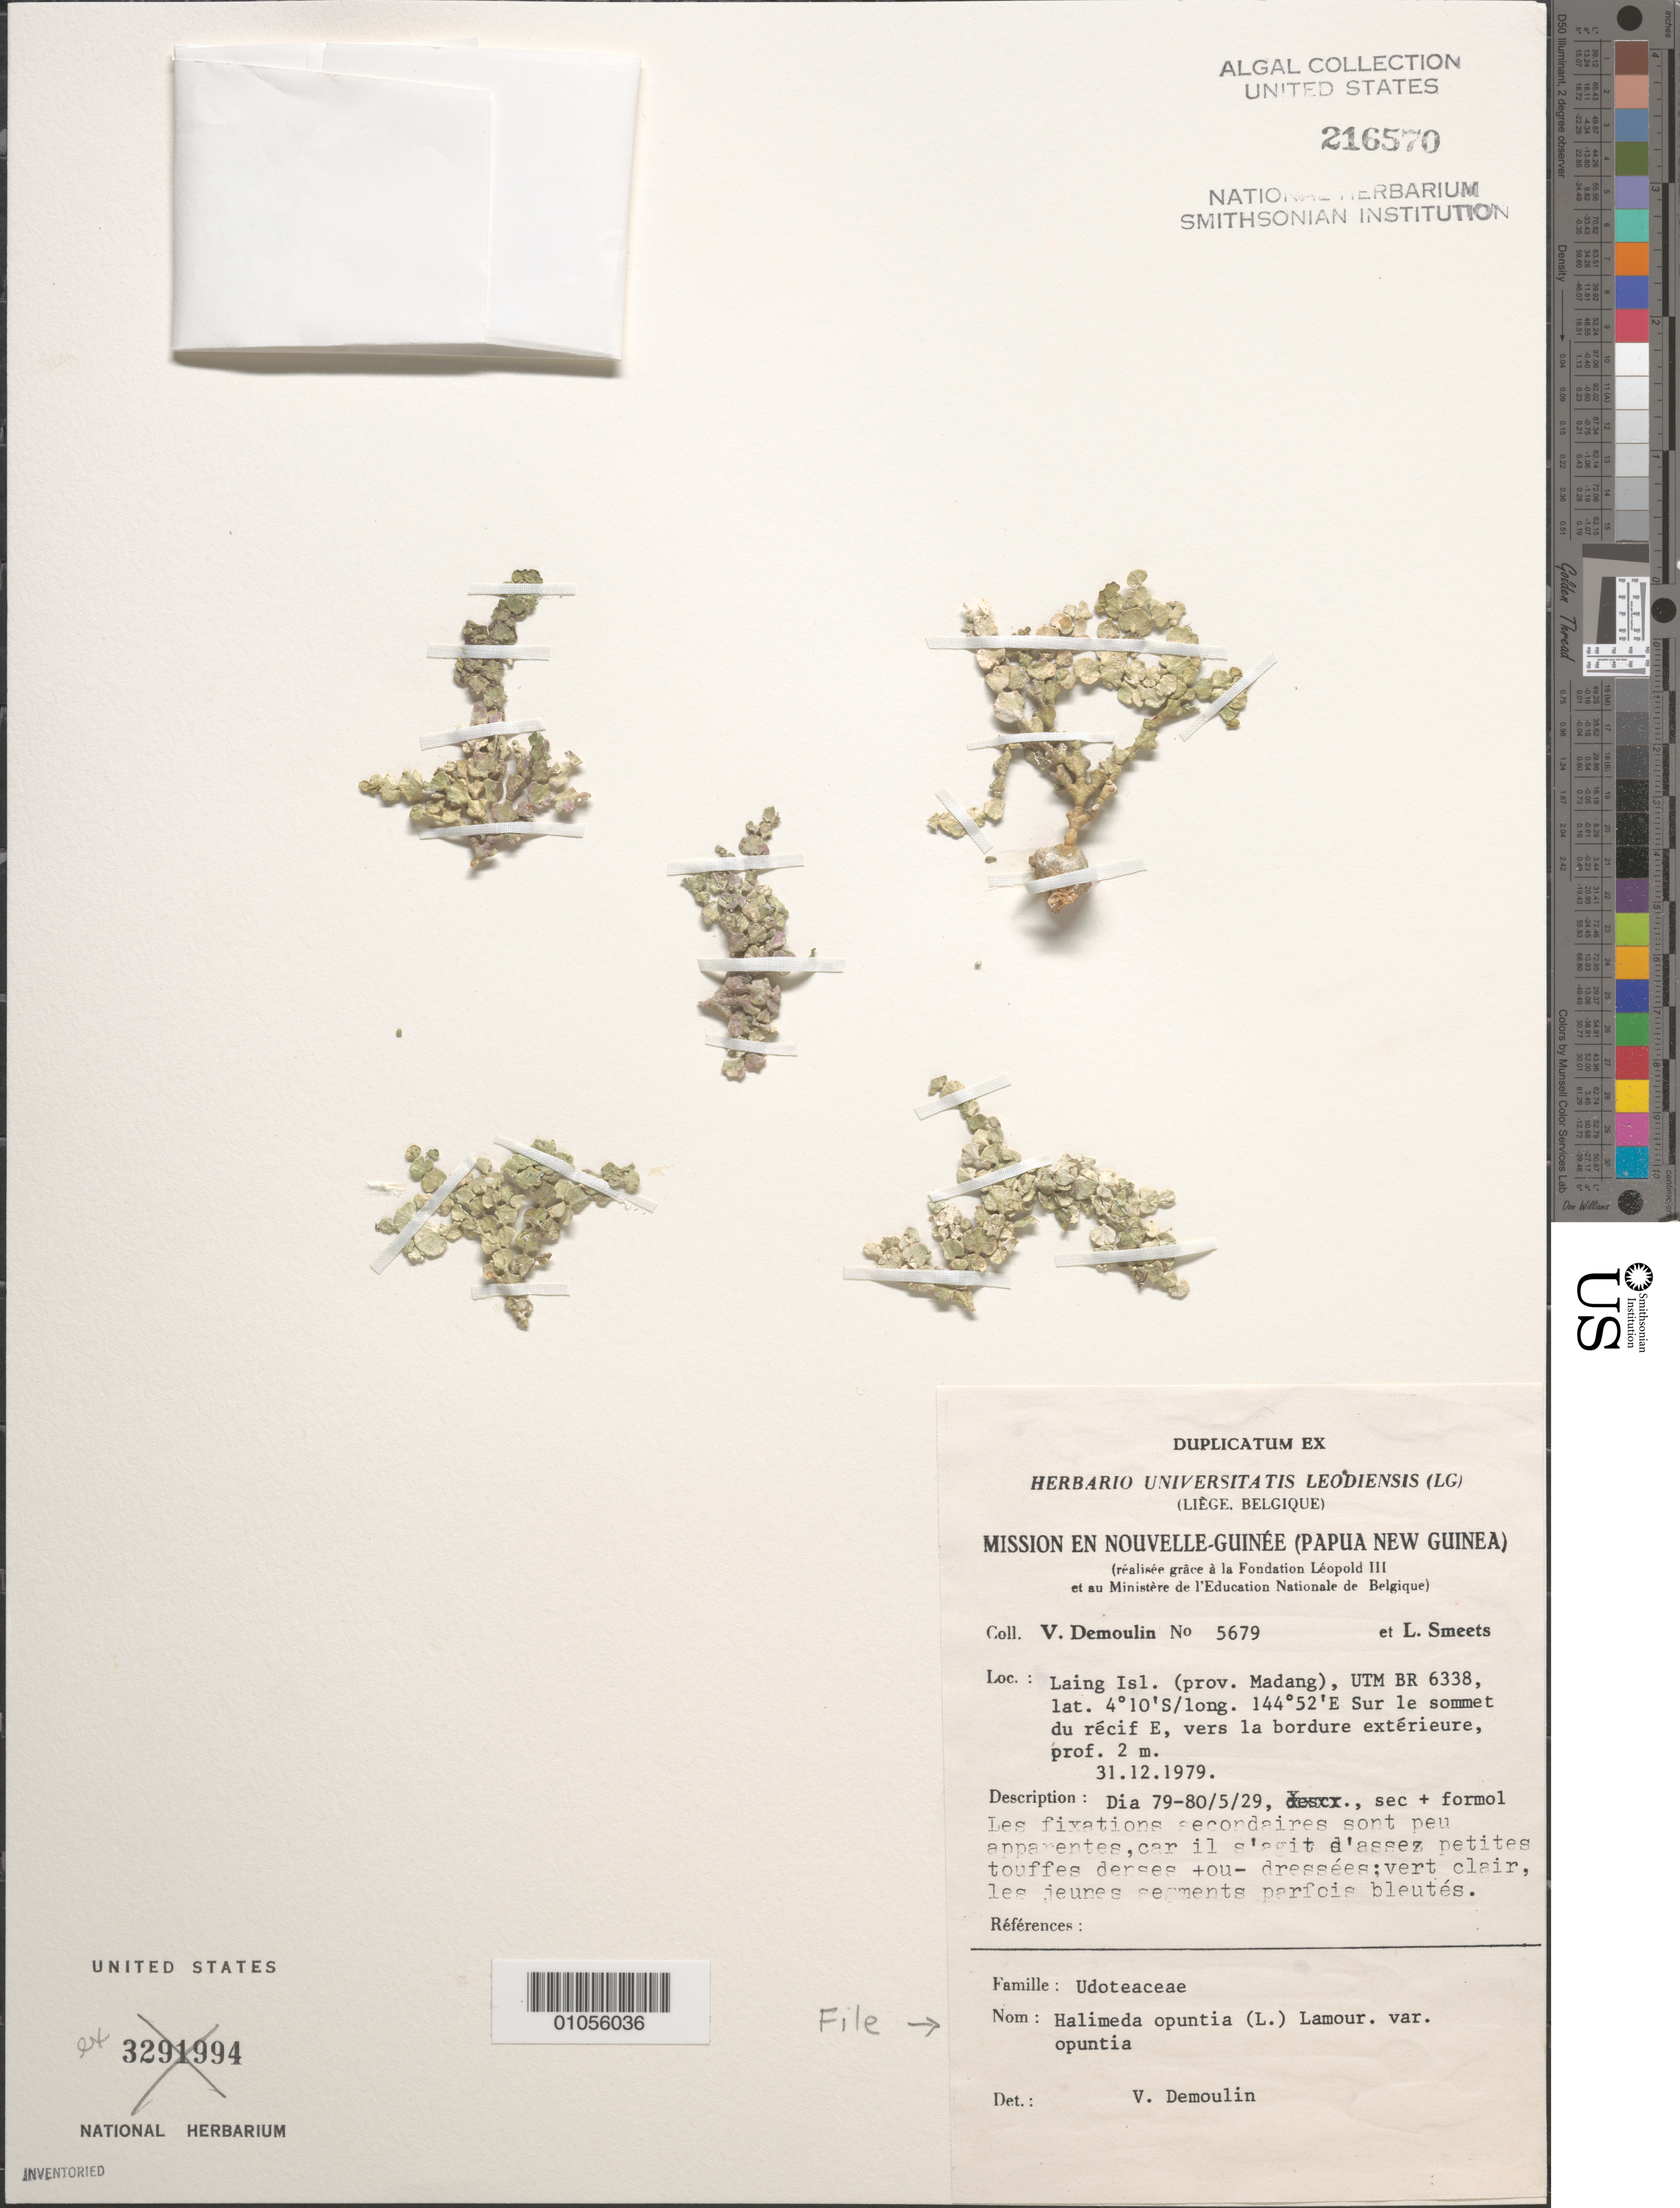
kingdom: Plantae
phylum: Chlorophyta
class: Ulvophyceae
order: Bryopsidales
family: Halimedaceae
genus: Halimeda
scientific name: Halimeda opuntia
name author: (L.) J.V.Lamouroux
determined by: Demoulin, V.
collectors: V. Demoulin & L. Smeets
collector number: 5679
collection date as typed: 31 Dec 1980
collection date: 1980-12-31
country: Papua New Guinea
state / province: Madang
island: Laing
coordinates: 4 10'S, 144 52"E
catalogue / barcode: US 216570